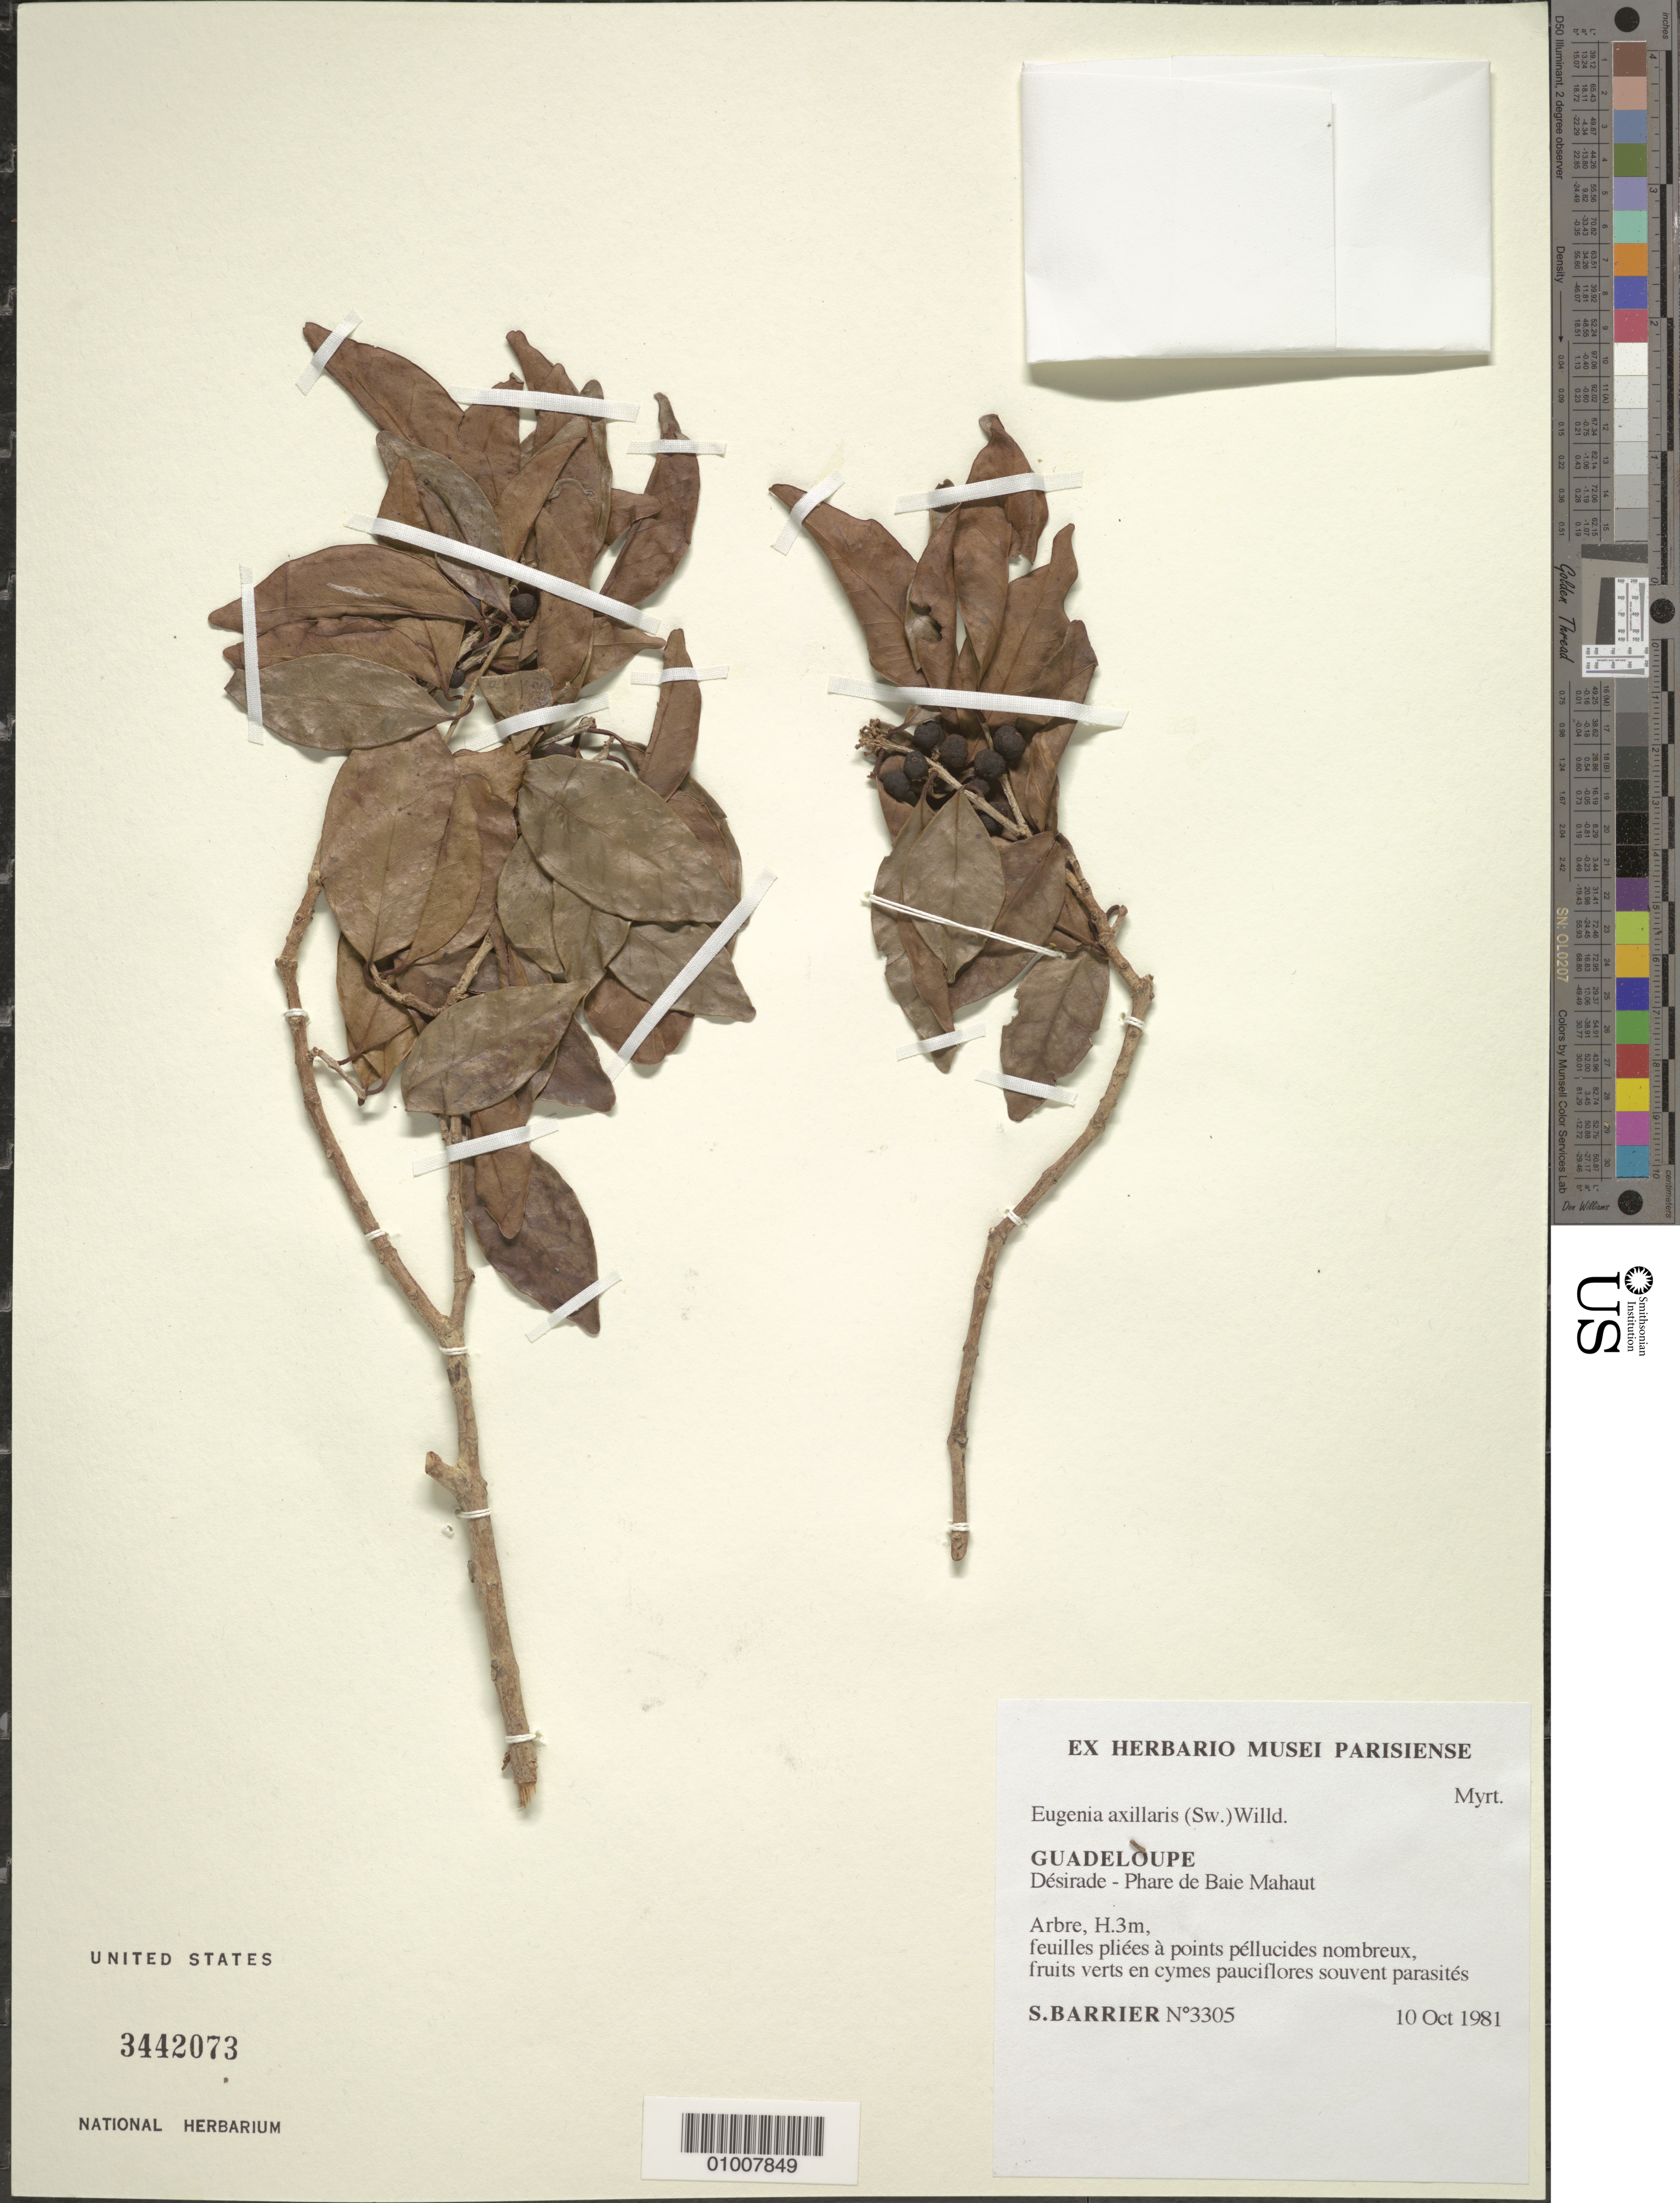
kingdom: Plantae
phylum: Tracheophyta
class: Magnoliopsida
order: Myrtales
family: Myrtaceae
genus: Eugenia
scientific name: Eugenia axillaris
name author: (Sw.) Willd.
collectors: S. Barrier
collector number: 3305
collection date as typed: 10 Oct 1981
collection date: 1981-10-10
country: Guadeloupe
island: La Désirade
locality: Désirade-Phare de Baie Mauhaut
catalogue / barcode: US 3442073